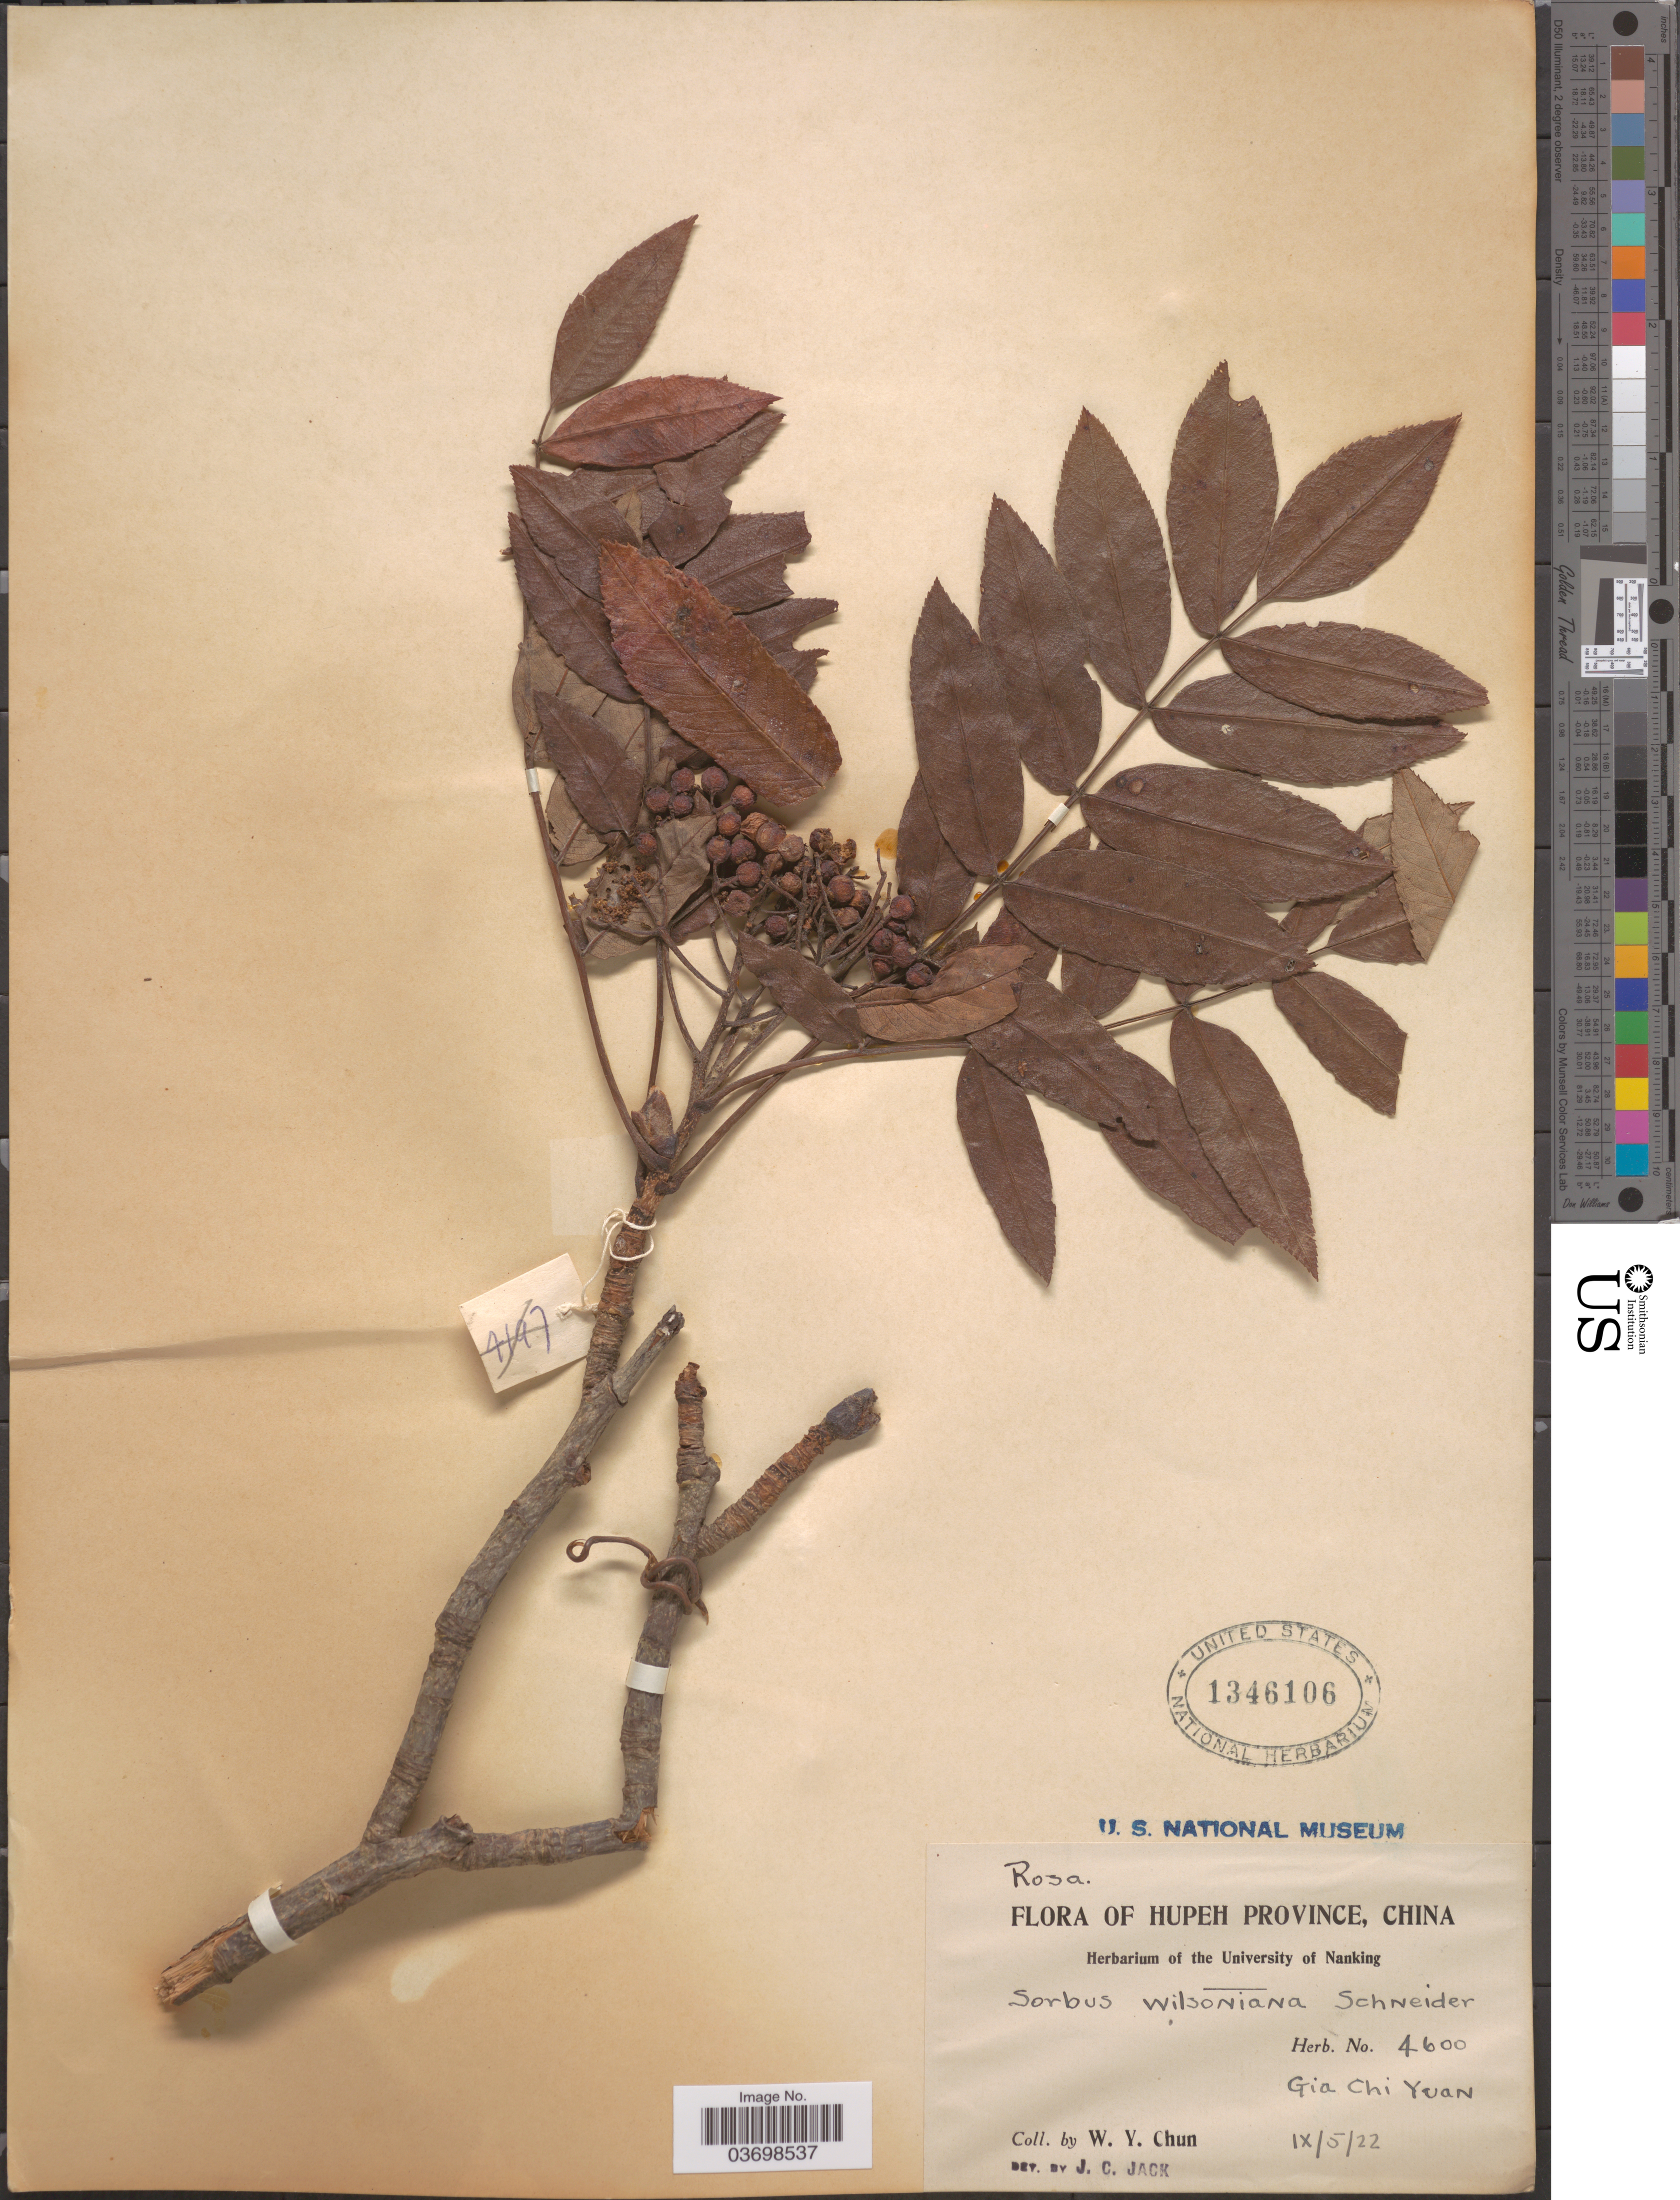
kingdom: Plantae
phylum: Tracheophyta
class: Magnoliopsida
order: Rosales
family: Rosaceae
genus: Sorbus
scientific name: Sorbus wilsoniana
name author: C.K. Schneid.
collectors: W. Y. Chun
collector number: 4600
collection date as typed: Transcribed d/m/y: 5/9/22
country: China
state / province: Hubei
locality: Hupeh Province. Gia Chi Yuan.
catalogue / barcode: US 1346106